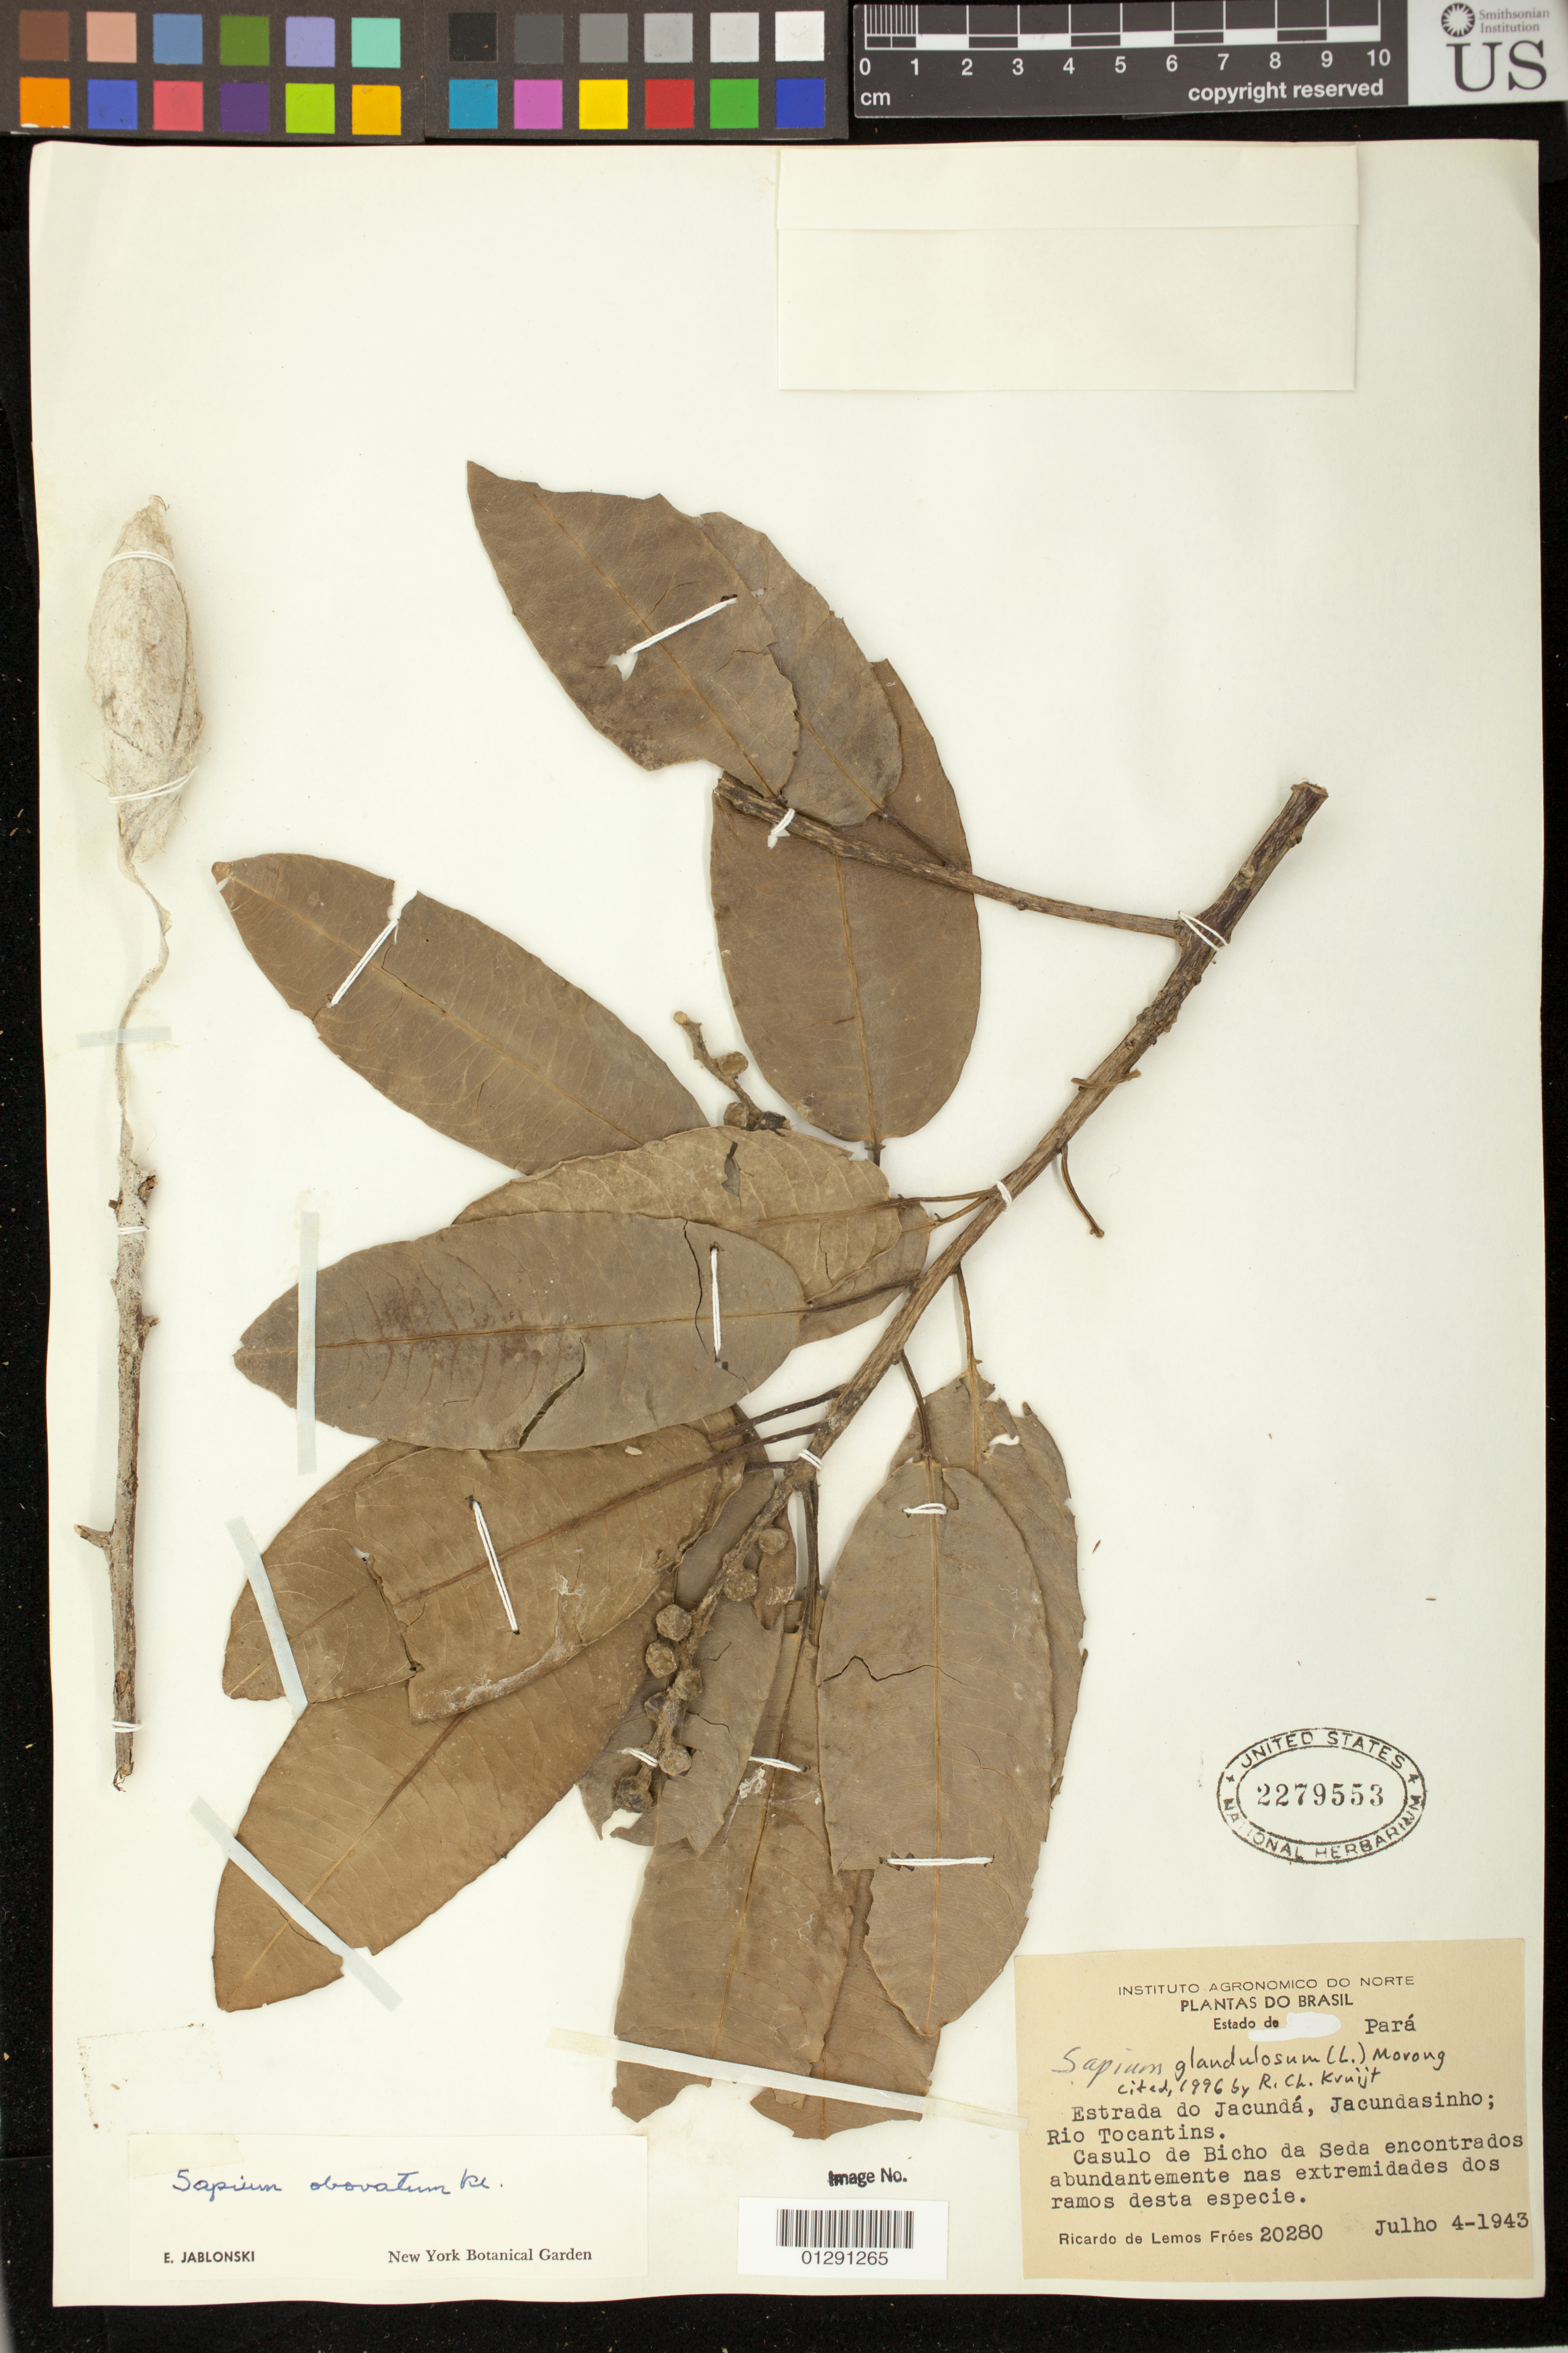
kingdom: Plantae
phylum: Tracheophyta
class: Magnoliopsida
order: Malpighiales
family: Euphorbiaceae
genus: Sapium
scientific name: Sapium glandulatum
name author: (Vell.) Pax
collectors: R. L. Fróes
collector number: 20280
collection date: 1943-07-04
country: Brazil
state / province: Para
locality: Estrada do Jacunda, Jacundasinho; Rio Tocantins.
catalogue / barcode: US 2279553